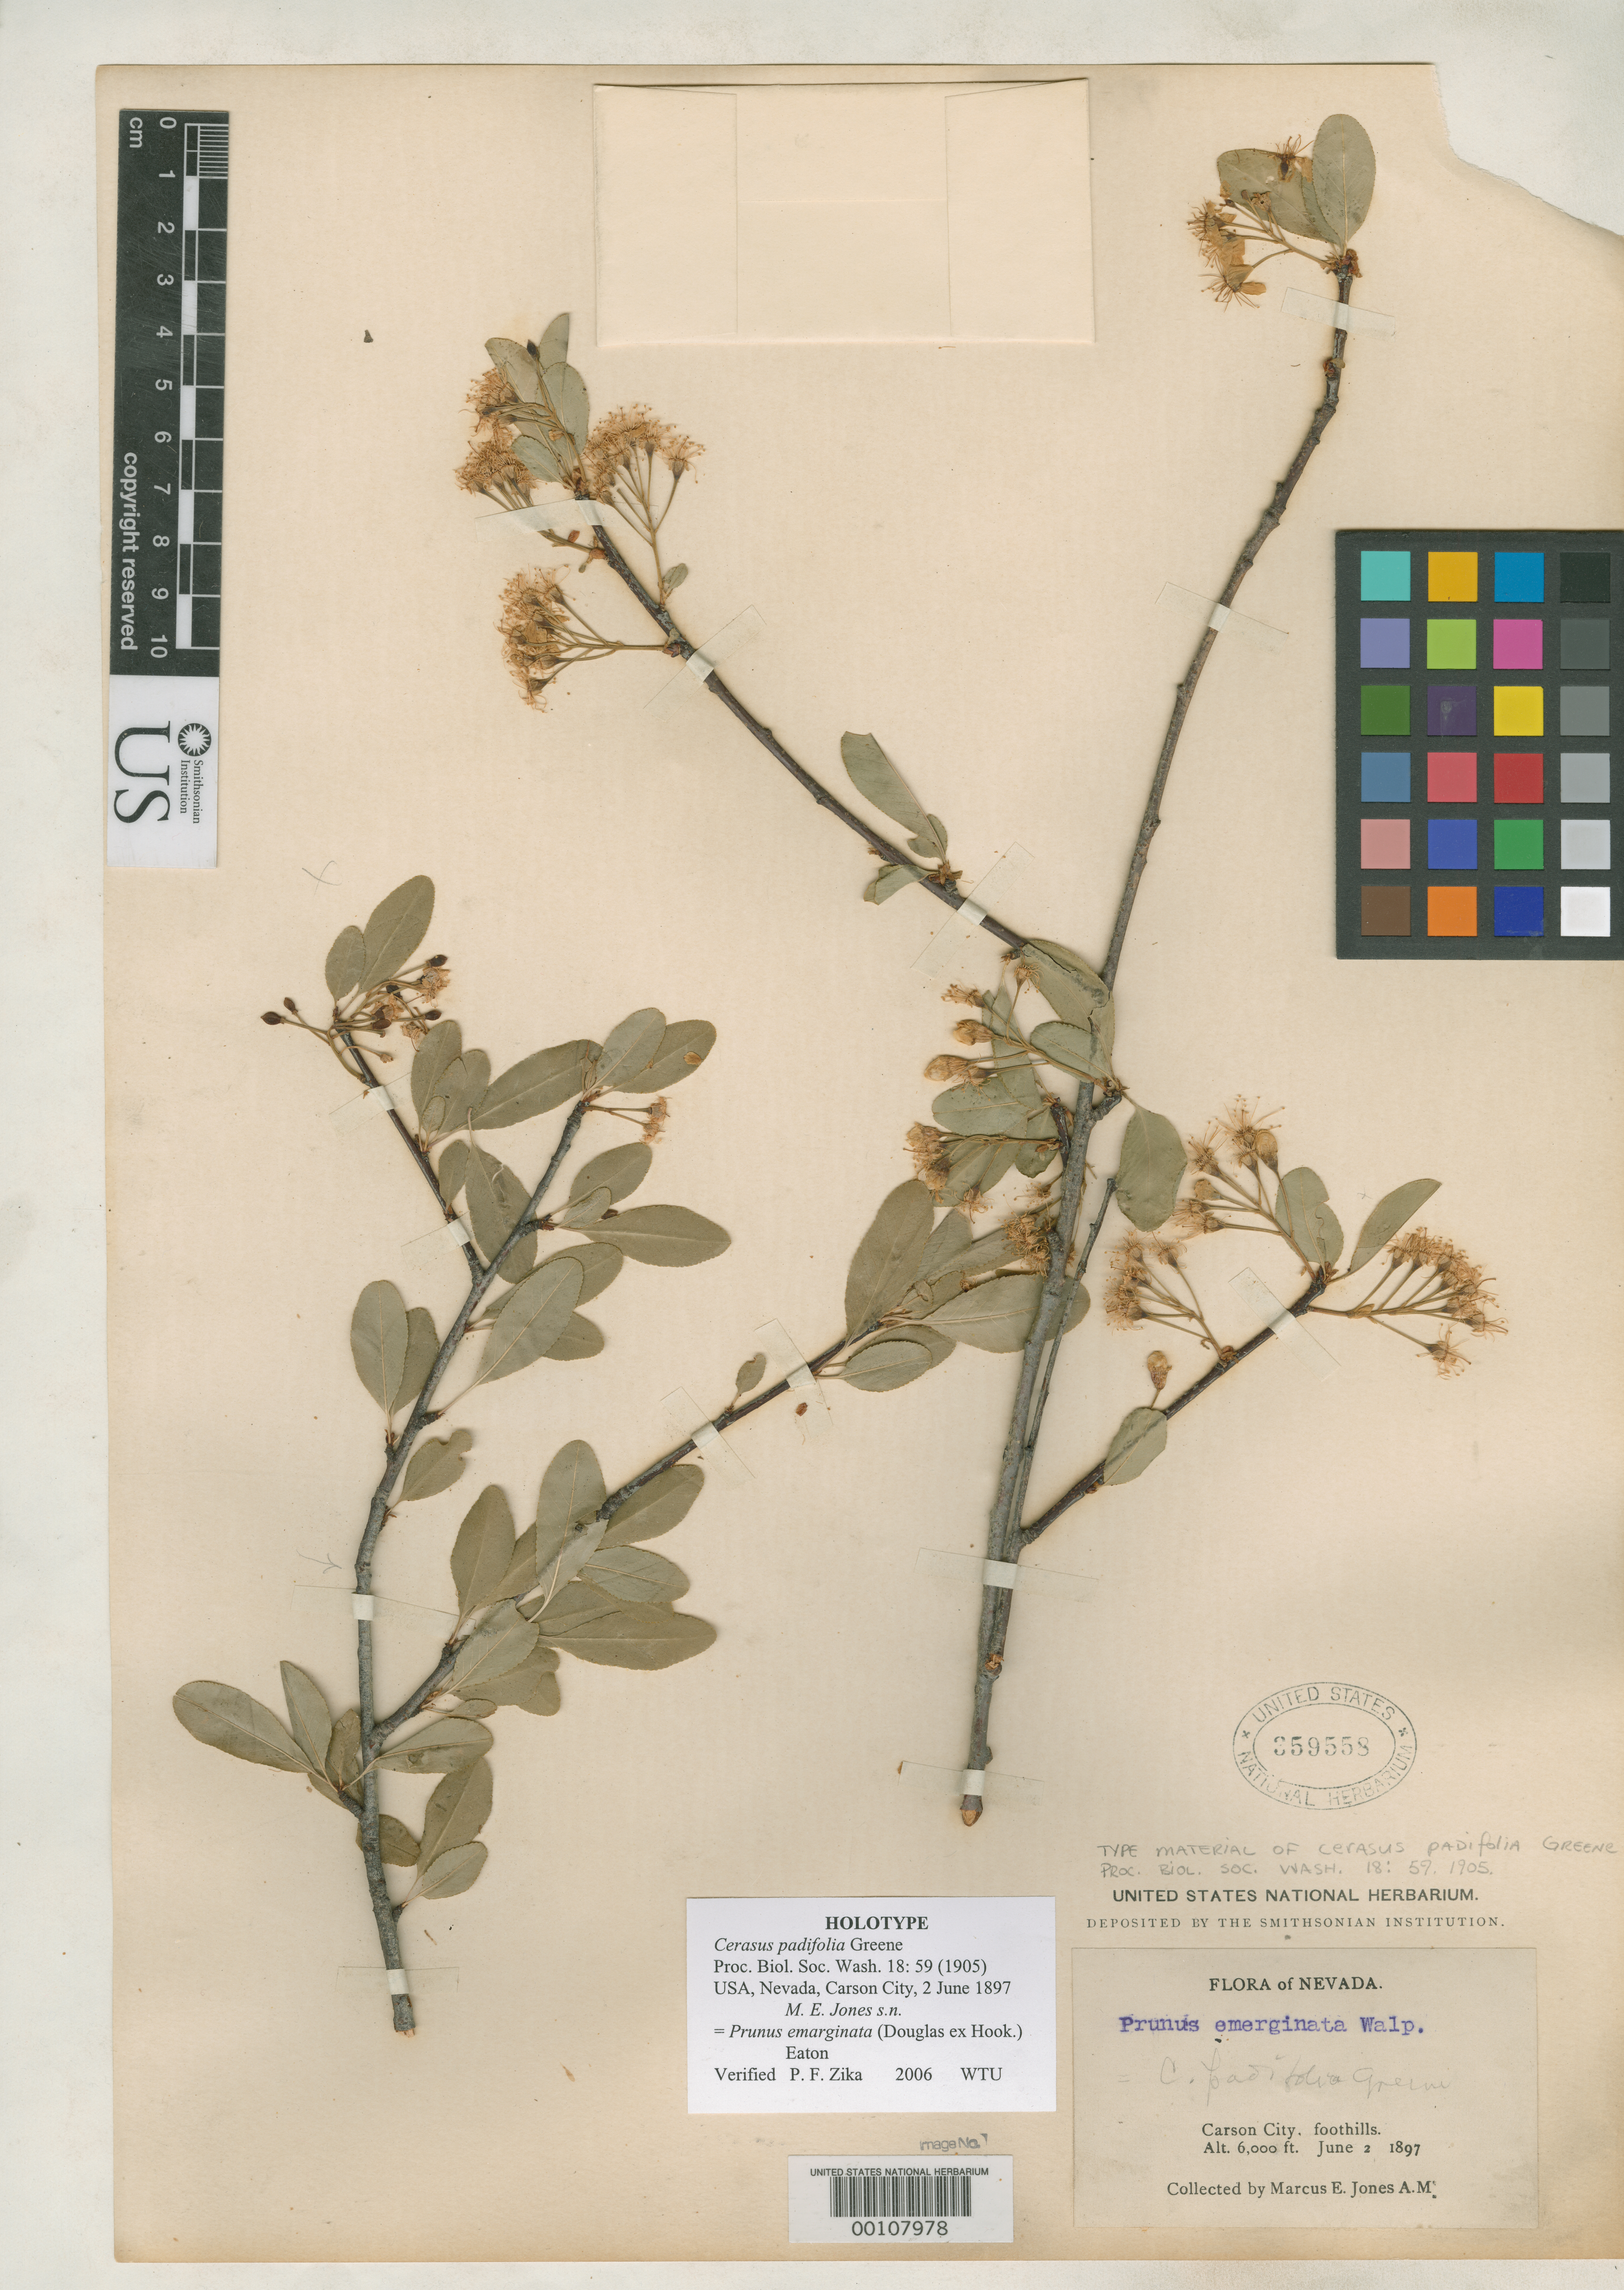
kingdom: Plantae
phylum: Tracheophyta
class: Magnoliopsida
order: Rosales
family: Rosaceae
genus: Cerasus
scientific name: Cerasus padifolia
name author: Greene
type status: Holotype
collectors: M. E. Jones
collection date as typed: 02 Jun 1897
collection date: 1897-06-02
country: United States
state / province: Nevada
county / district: Ormsby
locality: Carson City.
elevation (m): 1829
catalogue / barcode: US 359558